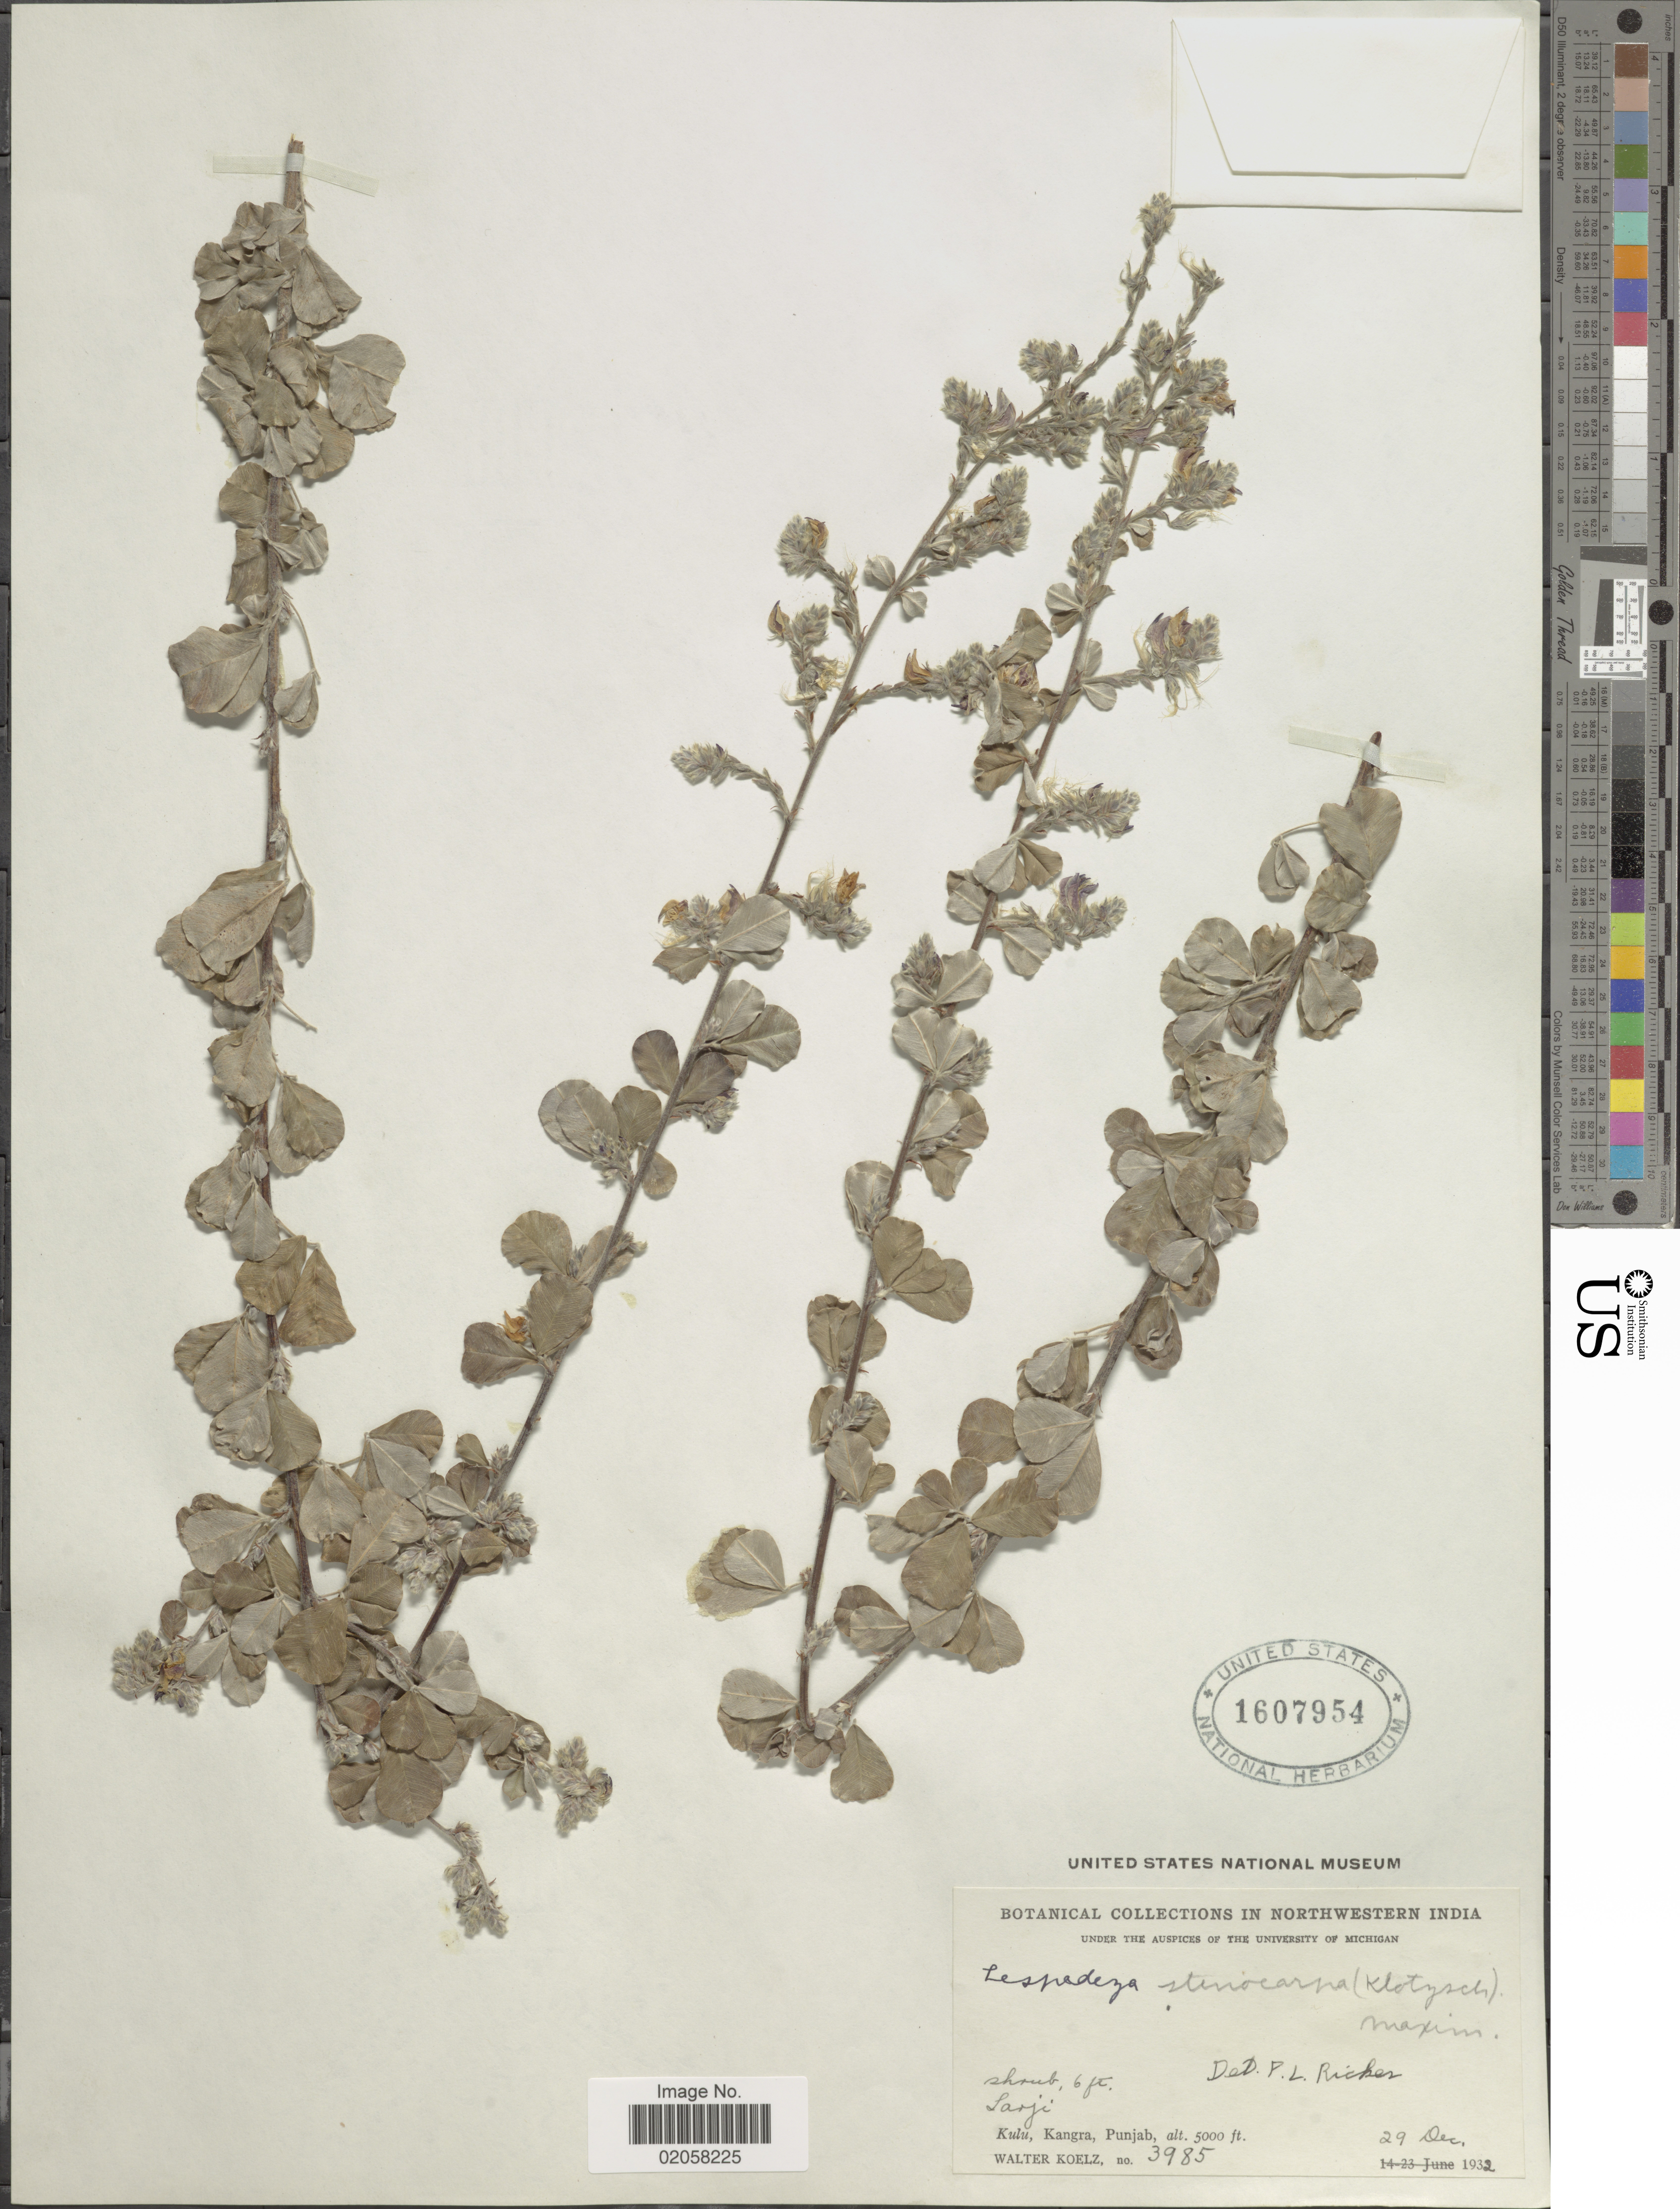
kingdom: Plantae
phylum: Tracheophyta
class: Magnoliopsida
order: Fabales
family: Fabaceae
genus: Campylotropis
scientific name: Campylotropis stenocarpa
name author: (Klotzsch) Schindl.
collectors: W. N. Koelz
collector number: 3985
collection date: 1932-12-29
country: India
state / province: Punjab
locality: Northwestern India, Larji, Kulu, Kangra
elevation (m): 1524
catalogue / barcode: US 1607954